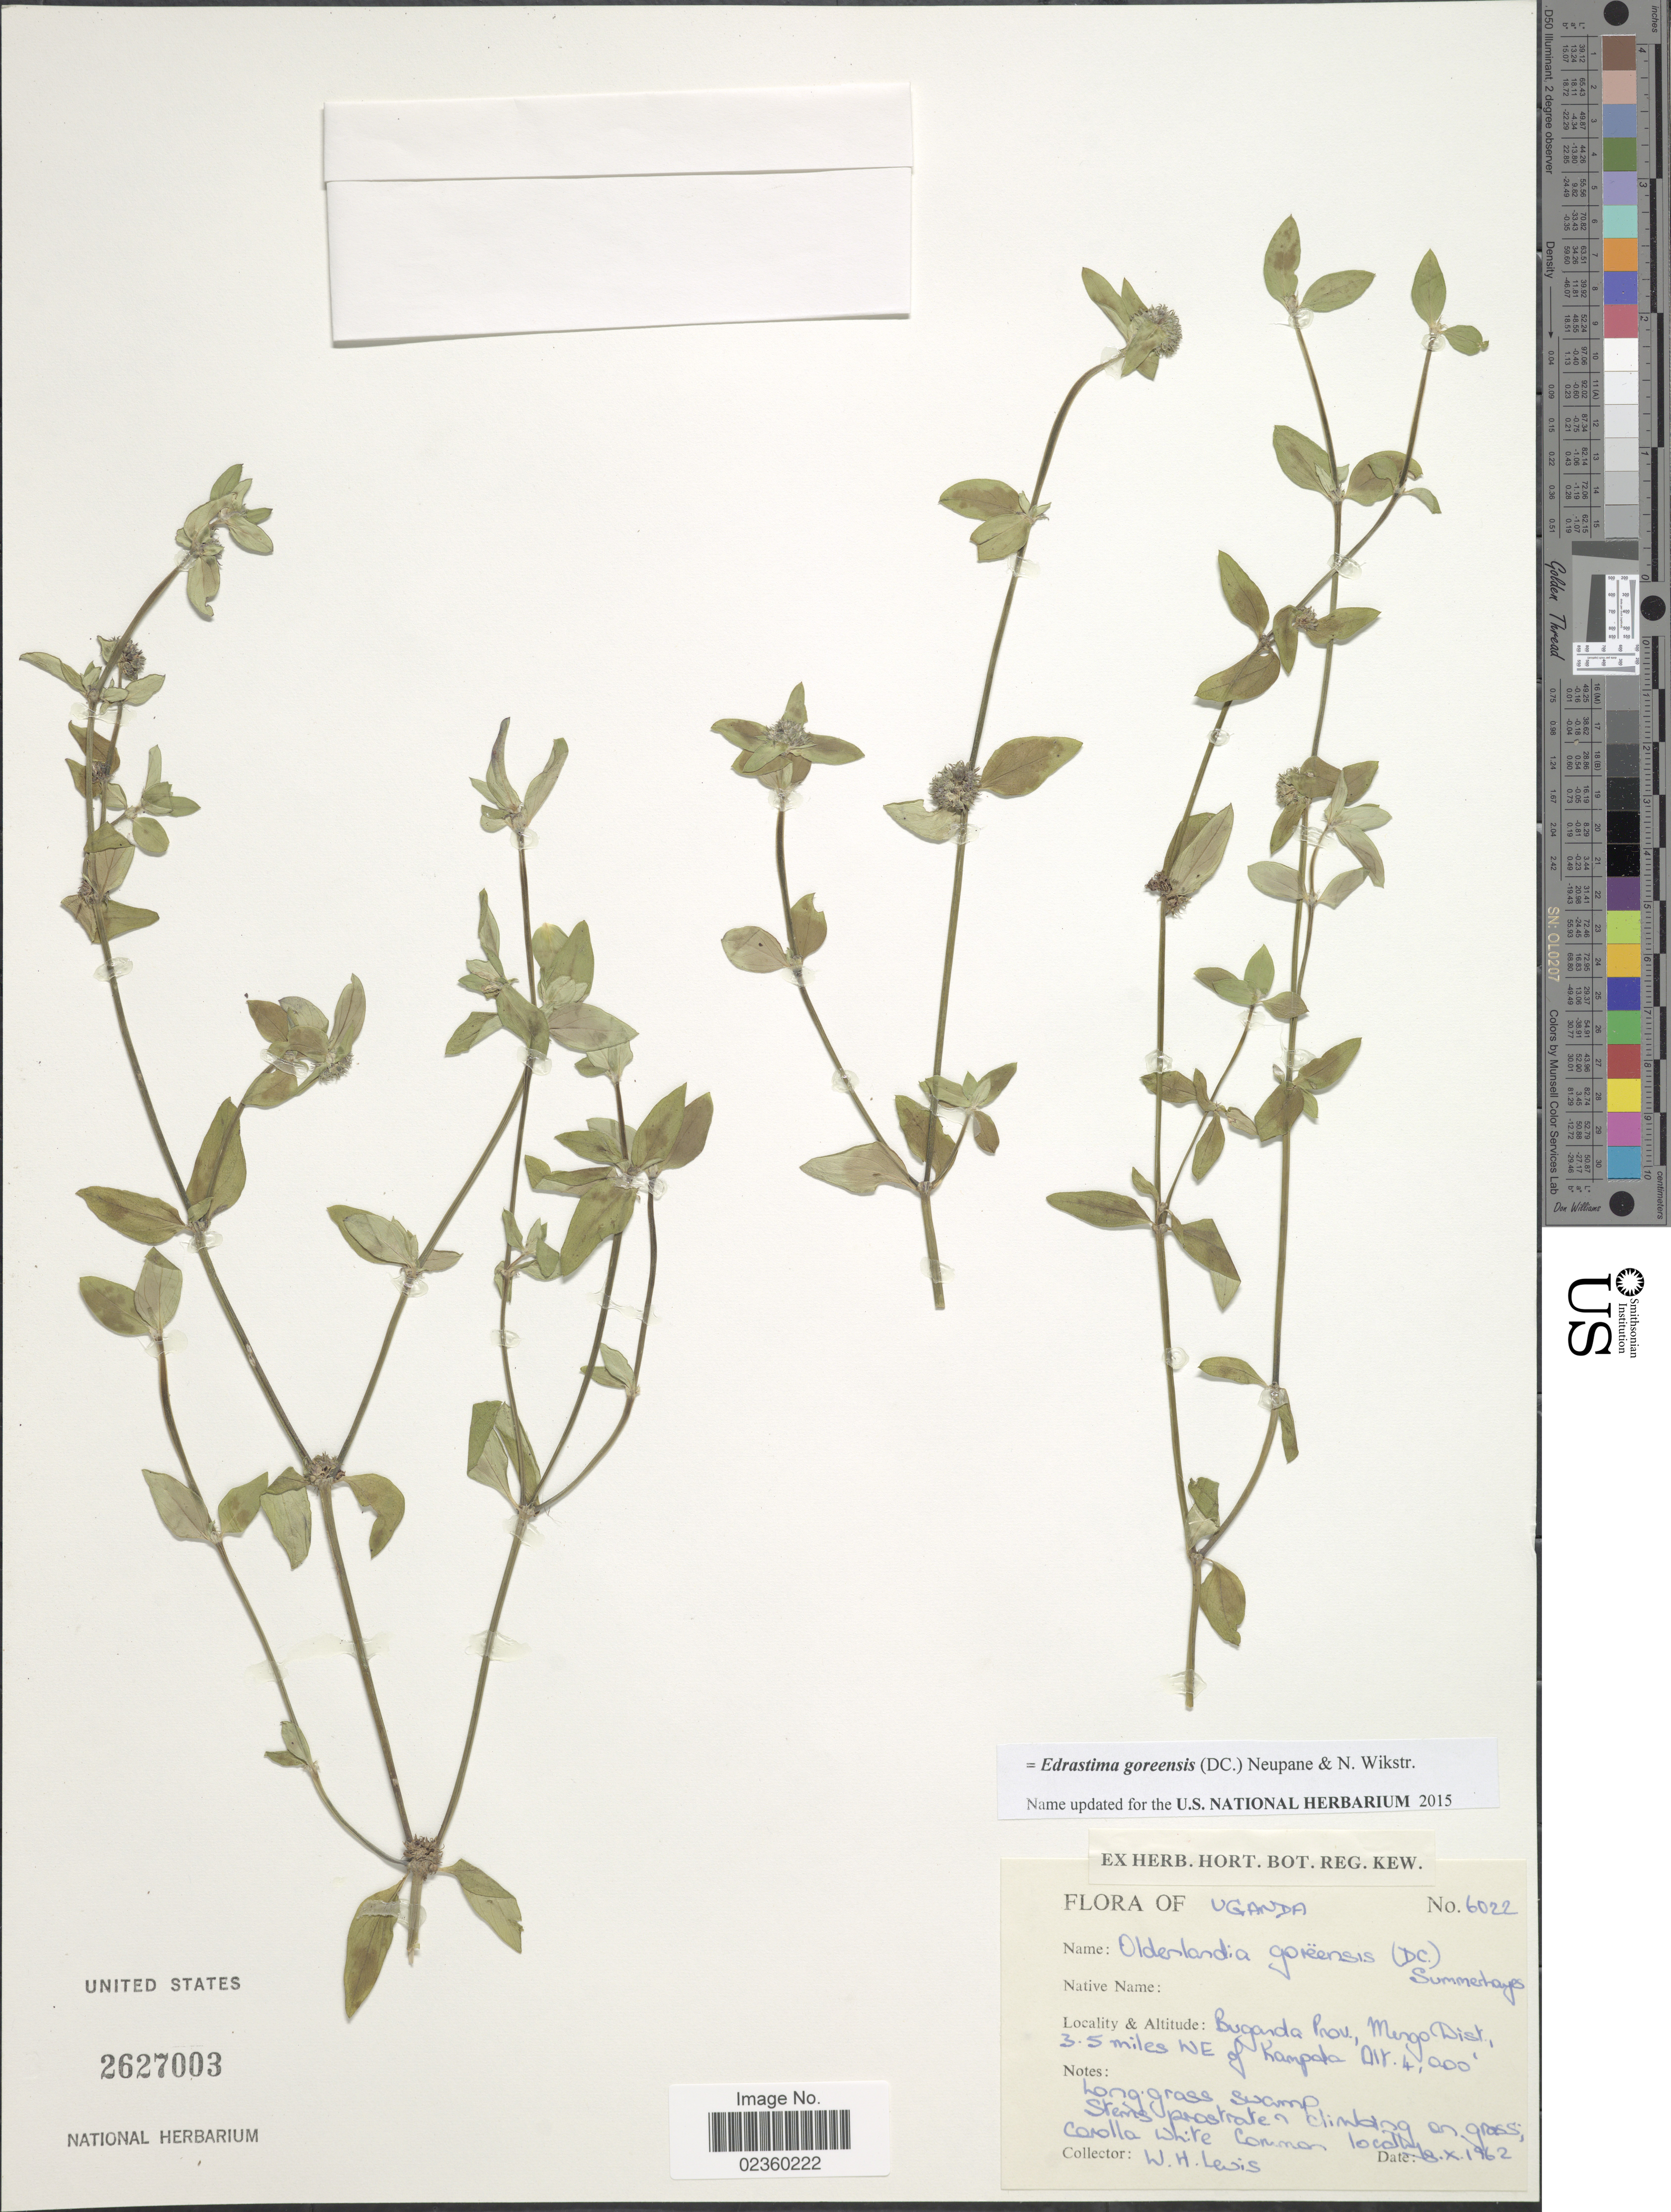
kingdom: Plantae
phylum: Tracheophyta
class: Magnoliopsida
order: Gentianales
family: Rubiaceae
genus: Edrastima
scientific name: Edrastima goreensis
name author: (DC.) Neupane & N. Wikstr.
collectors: W. H. Lewis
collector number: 6022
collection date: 1962-10-08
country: Uganda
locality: Buganda Prov., Mengo Dist., 3.5 miles N of Kampala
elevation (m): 1219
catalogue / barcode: US 2627003